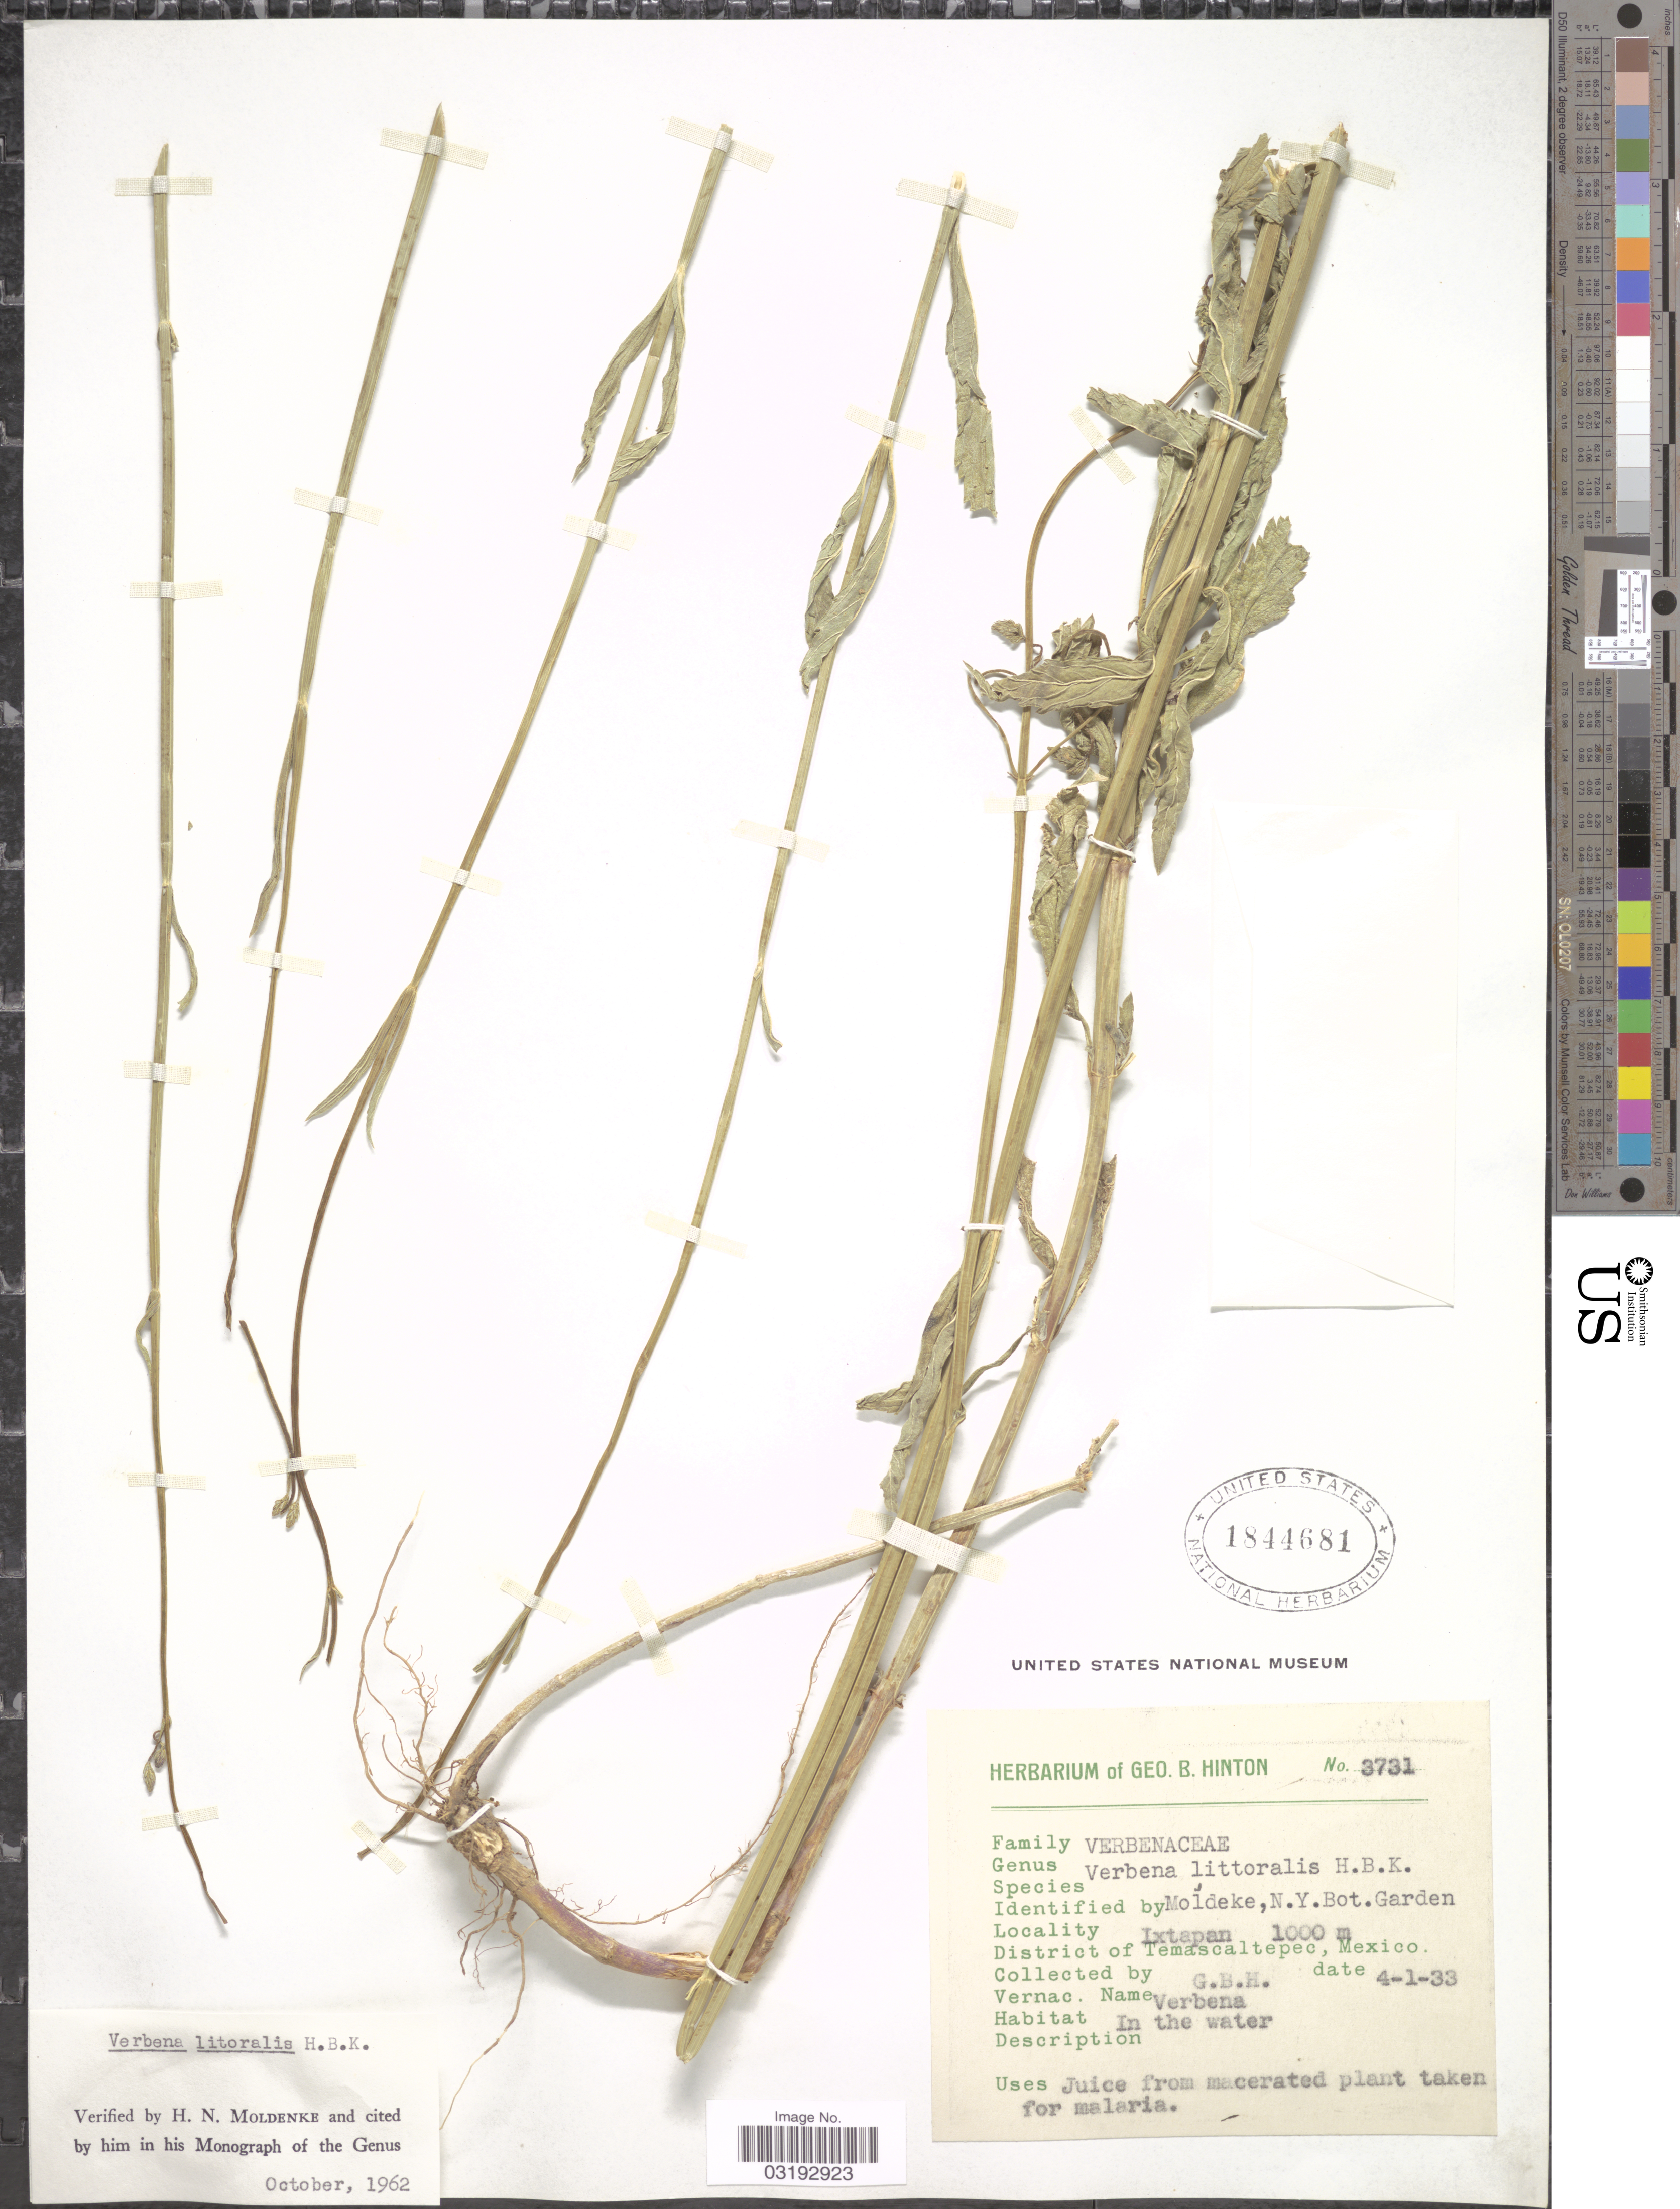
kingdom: Plantae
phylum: Tracheophyta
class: Magnoliopsida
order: Lamiales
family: Verbenaceae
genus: Verbena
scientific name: Verbena litoralis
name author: Kunth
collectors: G. B. Hinton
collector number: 3731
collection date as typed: Transcribed d/m/y: 4/1/33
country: Mexico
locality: Ixtapan. District of Temascaltepec.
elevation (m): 1000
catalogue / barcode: US 1844681